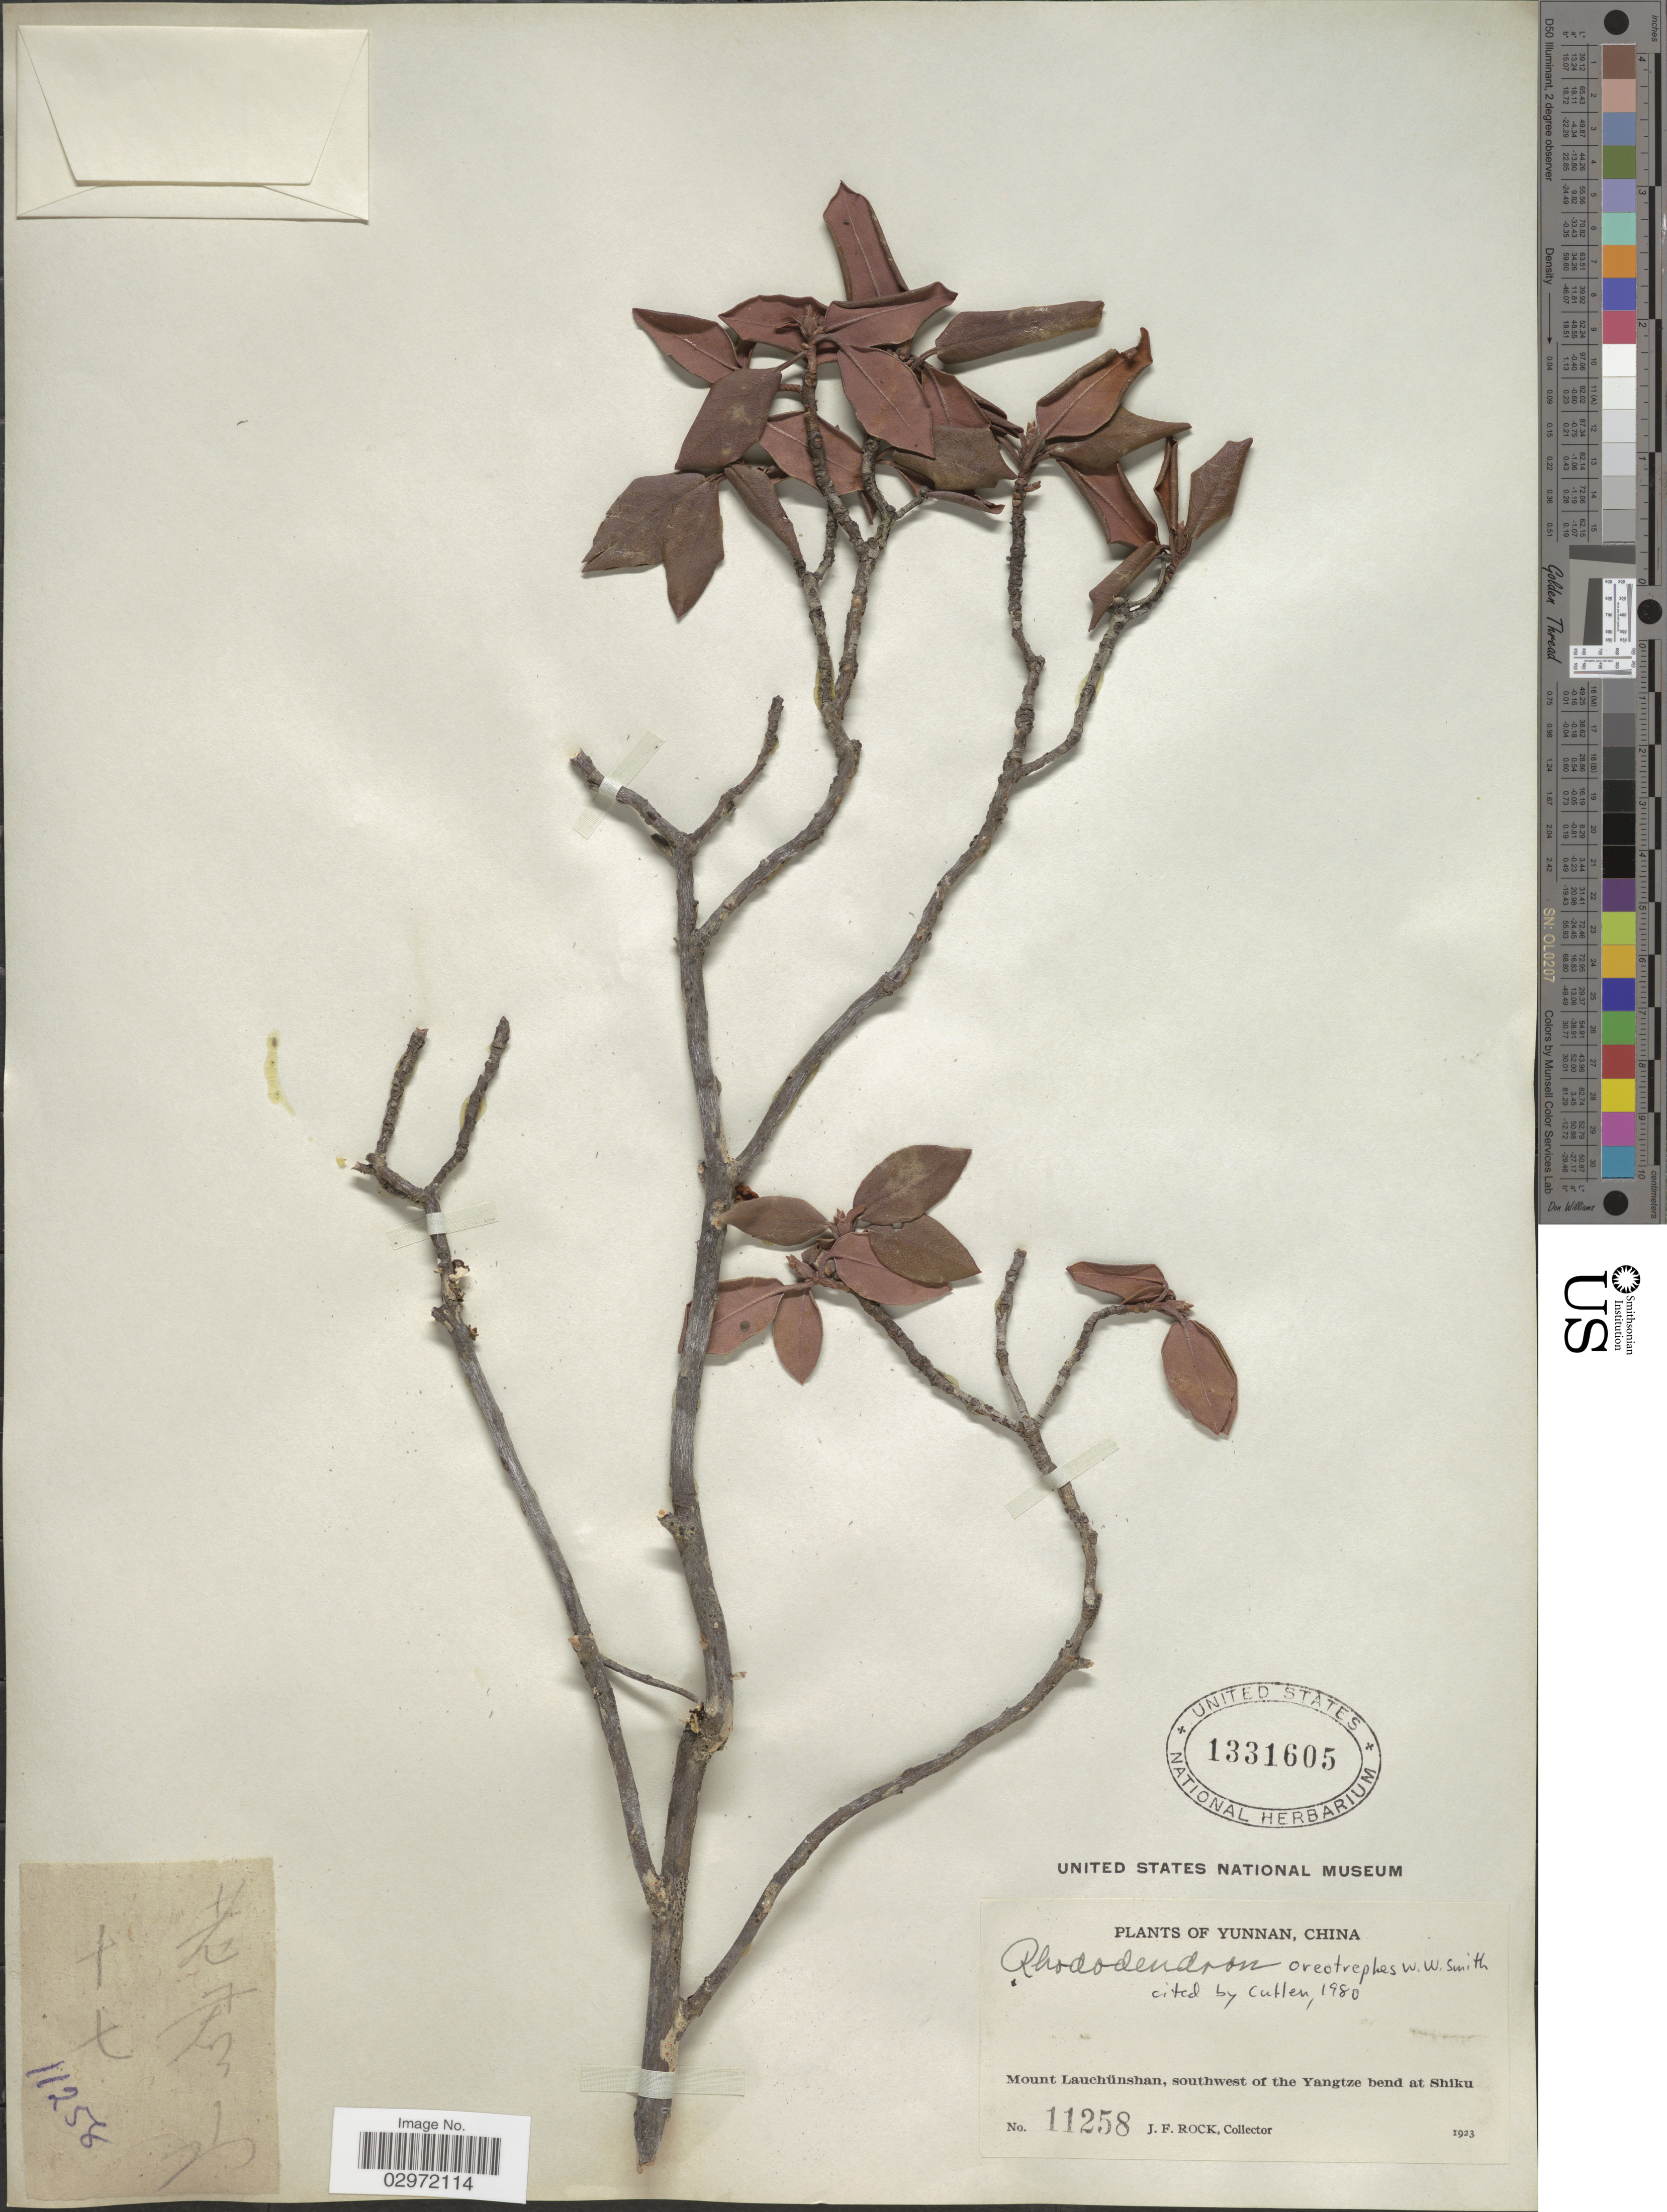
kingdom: Plantae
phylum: Tracheophyta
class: Magnoliopsida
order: Ericales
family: Ericaceae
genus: Rhododendron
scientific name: Rhododendron oreotrephes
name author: W.W. Sm.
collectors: J. Rock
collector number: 11258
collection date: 1923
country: China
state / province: Yunnan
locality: Mount Lauchünshan, southwest of the Yangtze bend at Shiku.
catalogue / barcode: US 1331605